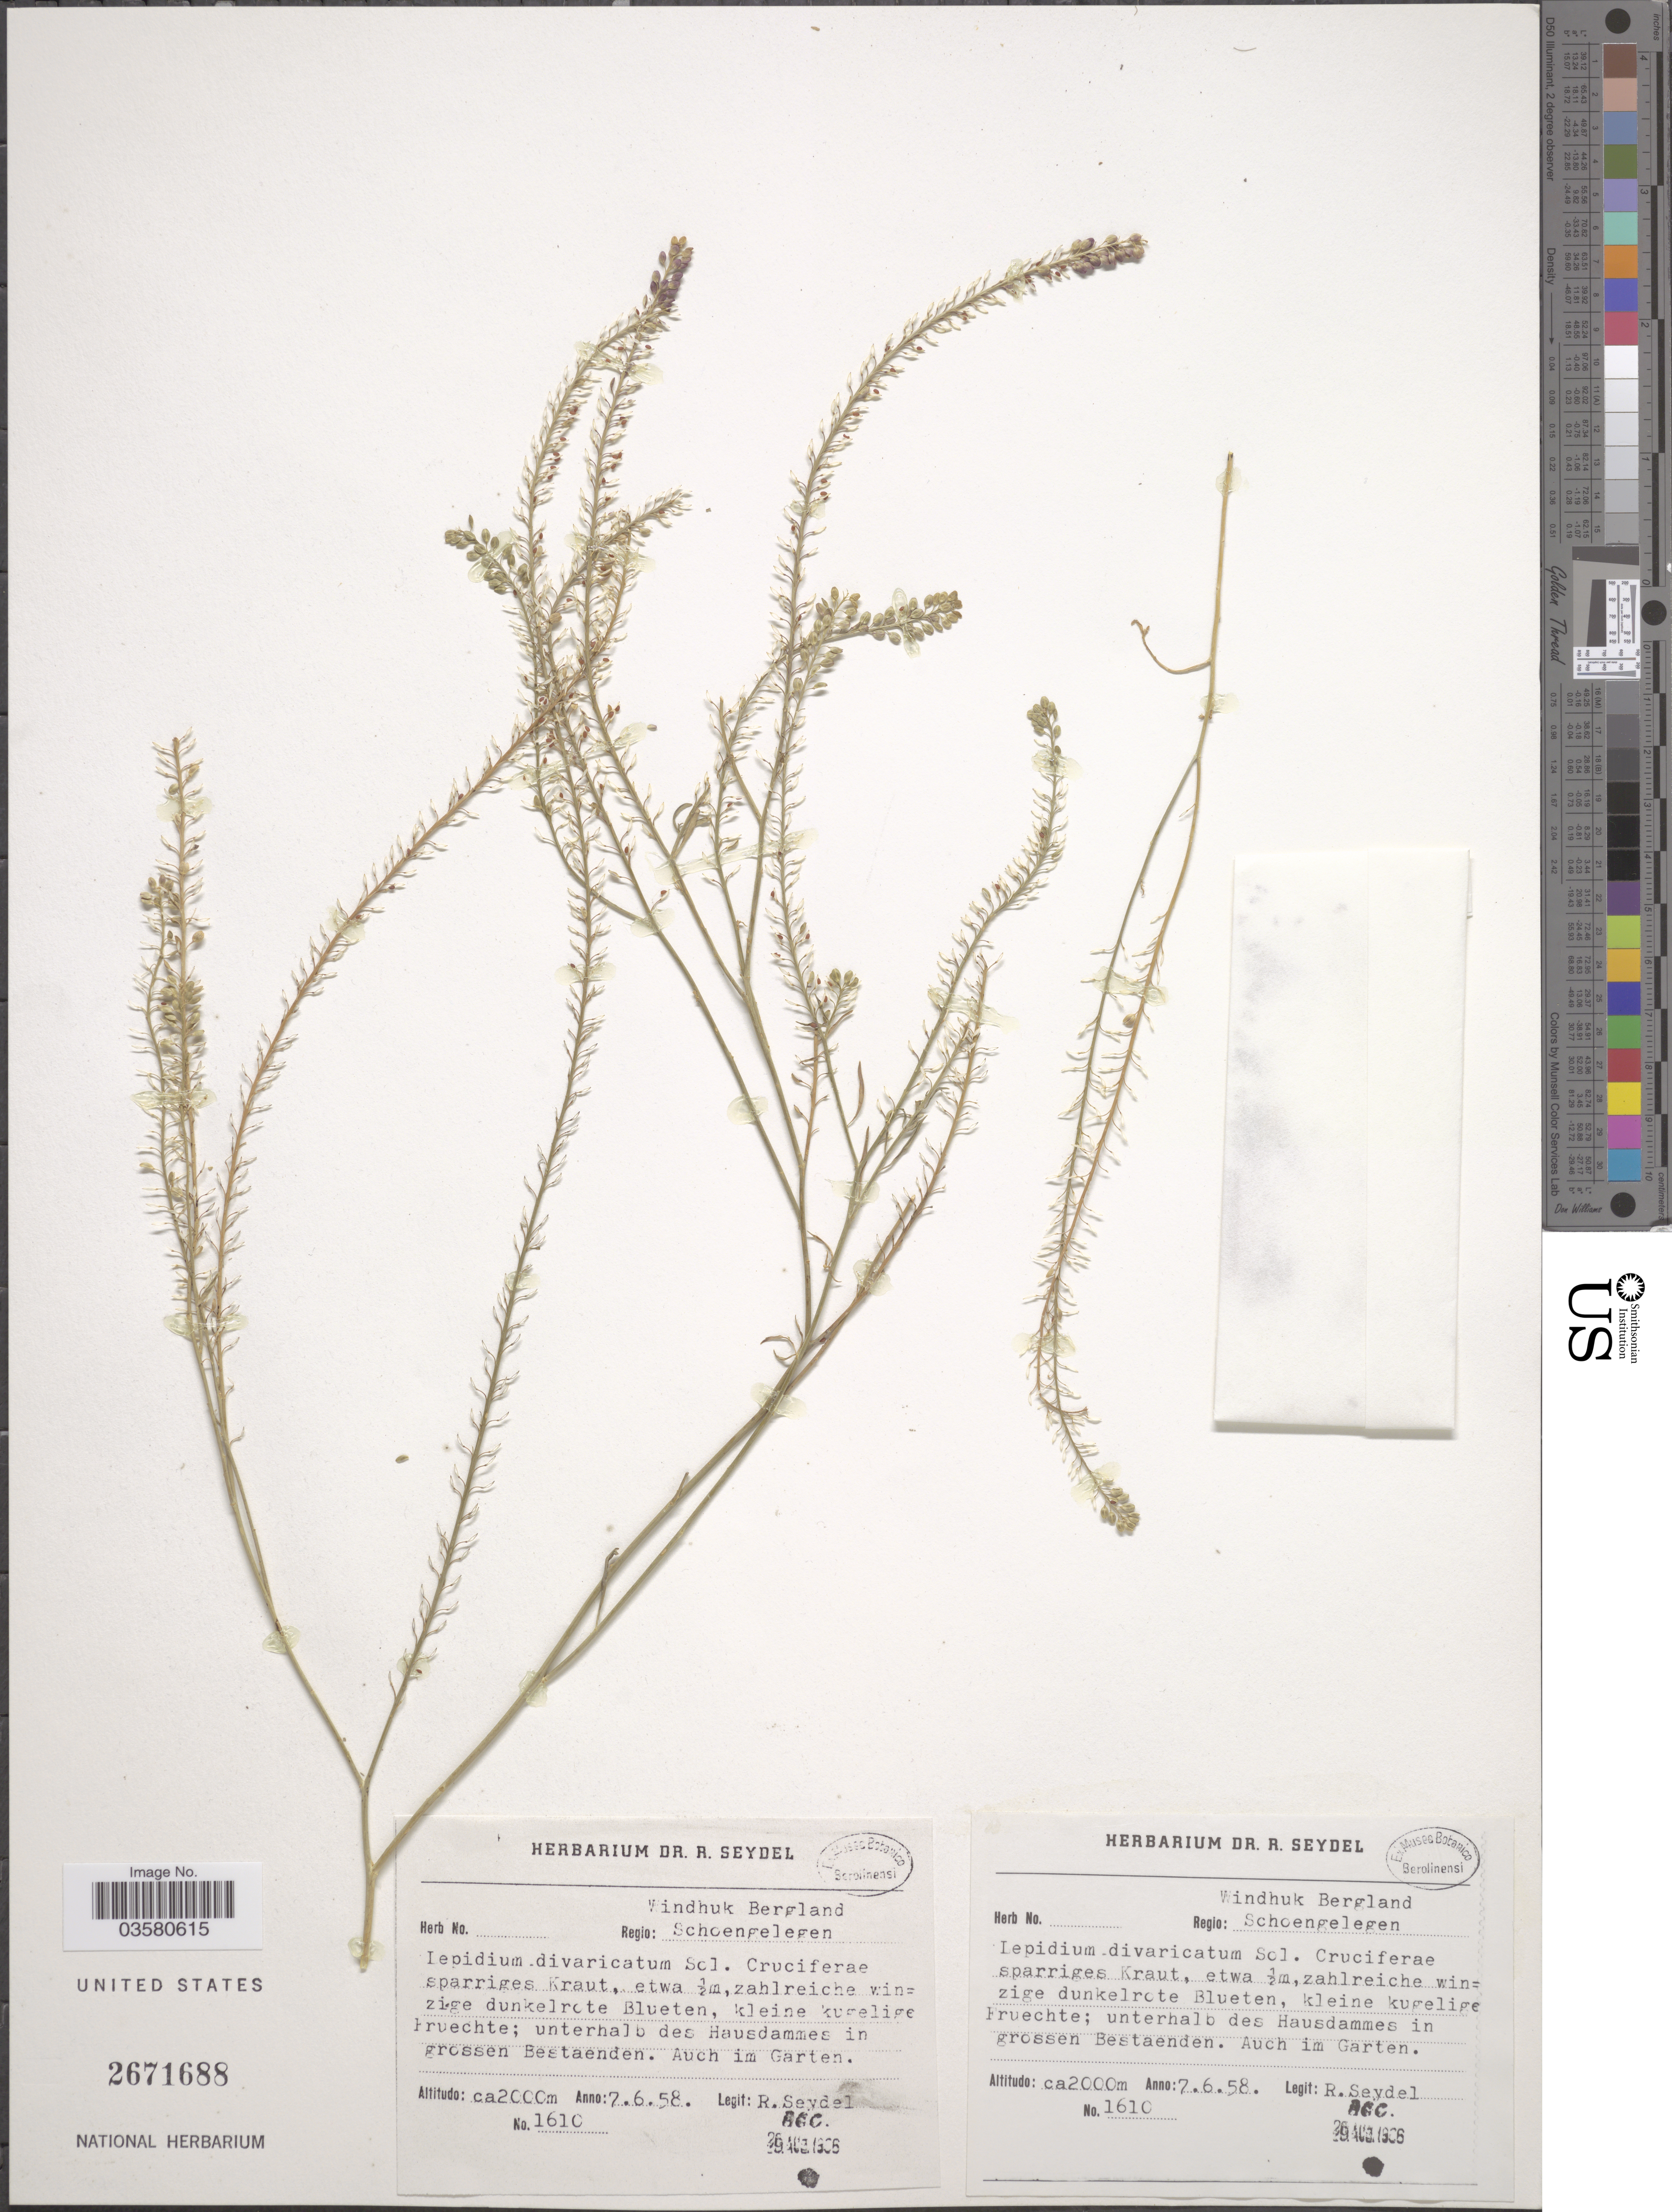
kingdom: Plantae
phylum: Tracheophyta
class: Magnoliopsida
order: Brassicales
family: Brassicaceae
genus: Lepidium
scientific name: Lepidium divaricatum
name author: Aiton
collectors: R. Seydel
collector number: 1610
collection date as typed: Transcribed d/m/y: 7/6/58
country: Namibia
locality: Regio: Windhuk Bergland Schoengelegen. Auch im Garten.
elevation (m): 2000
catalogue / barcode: US 2671688